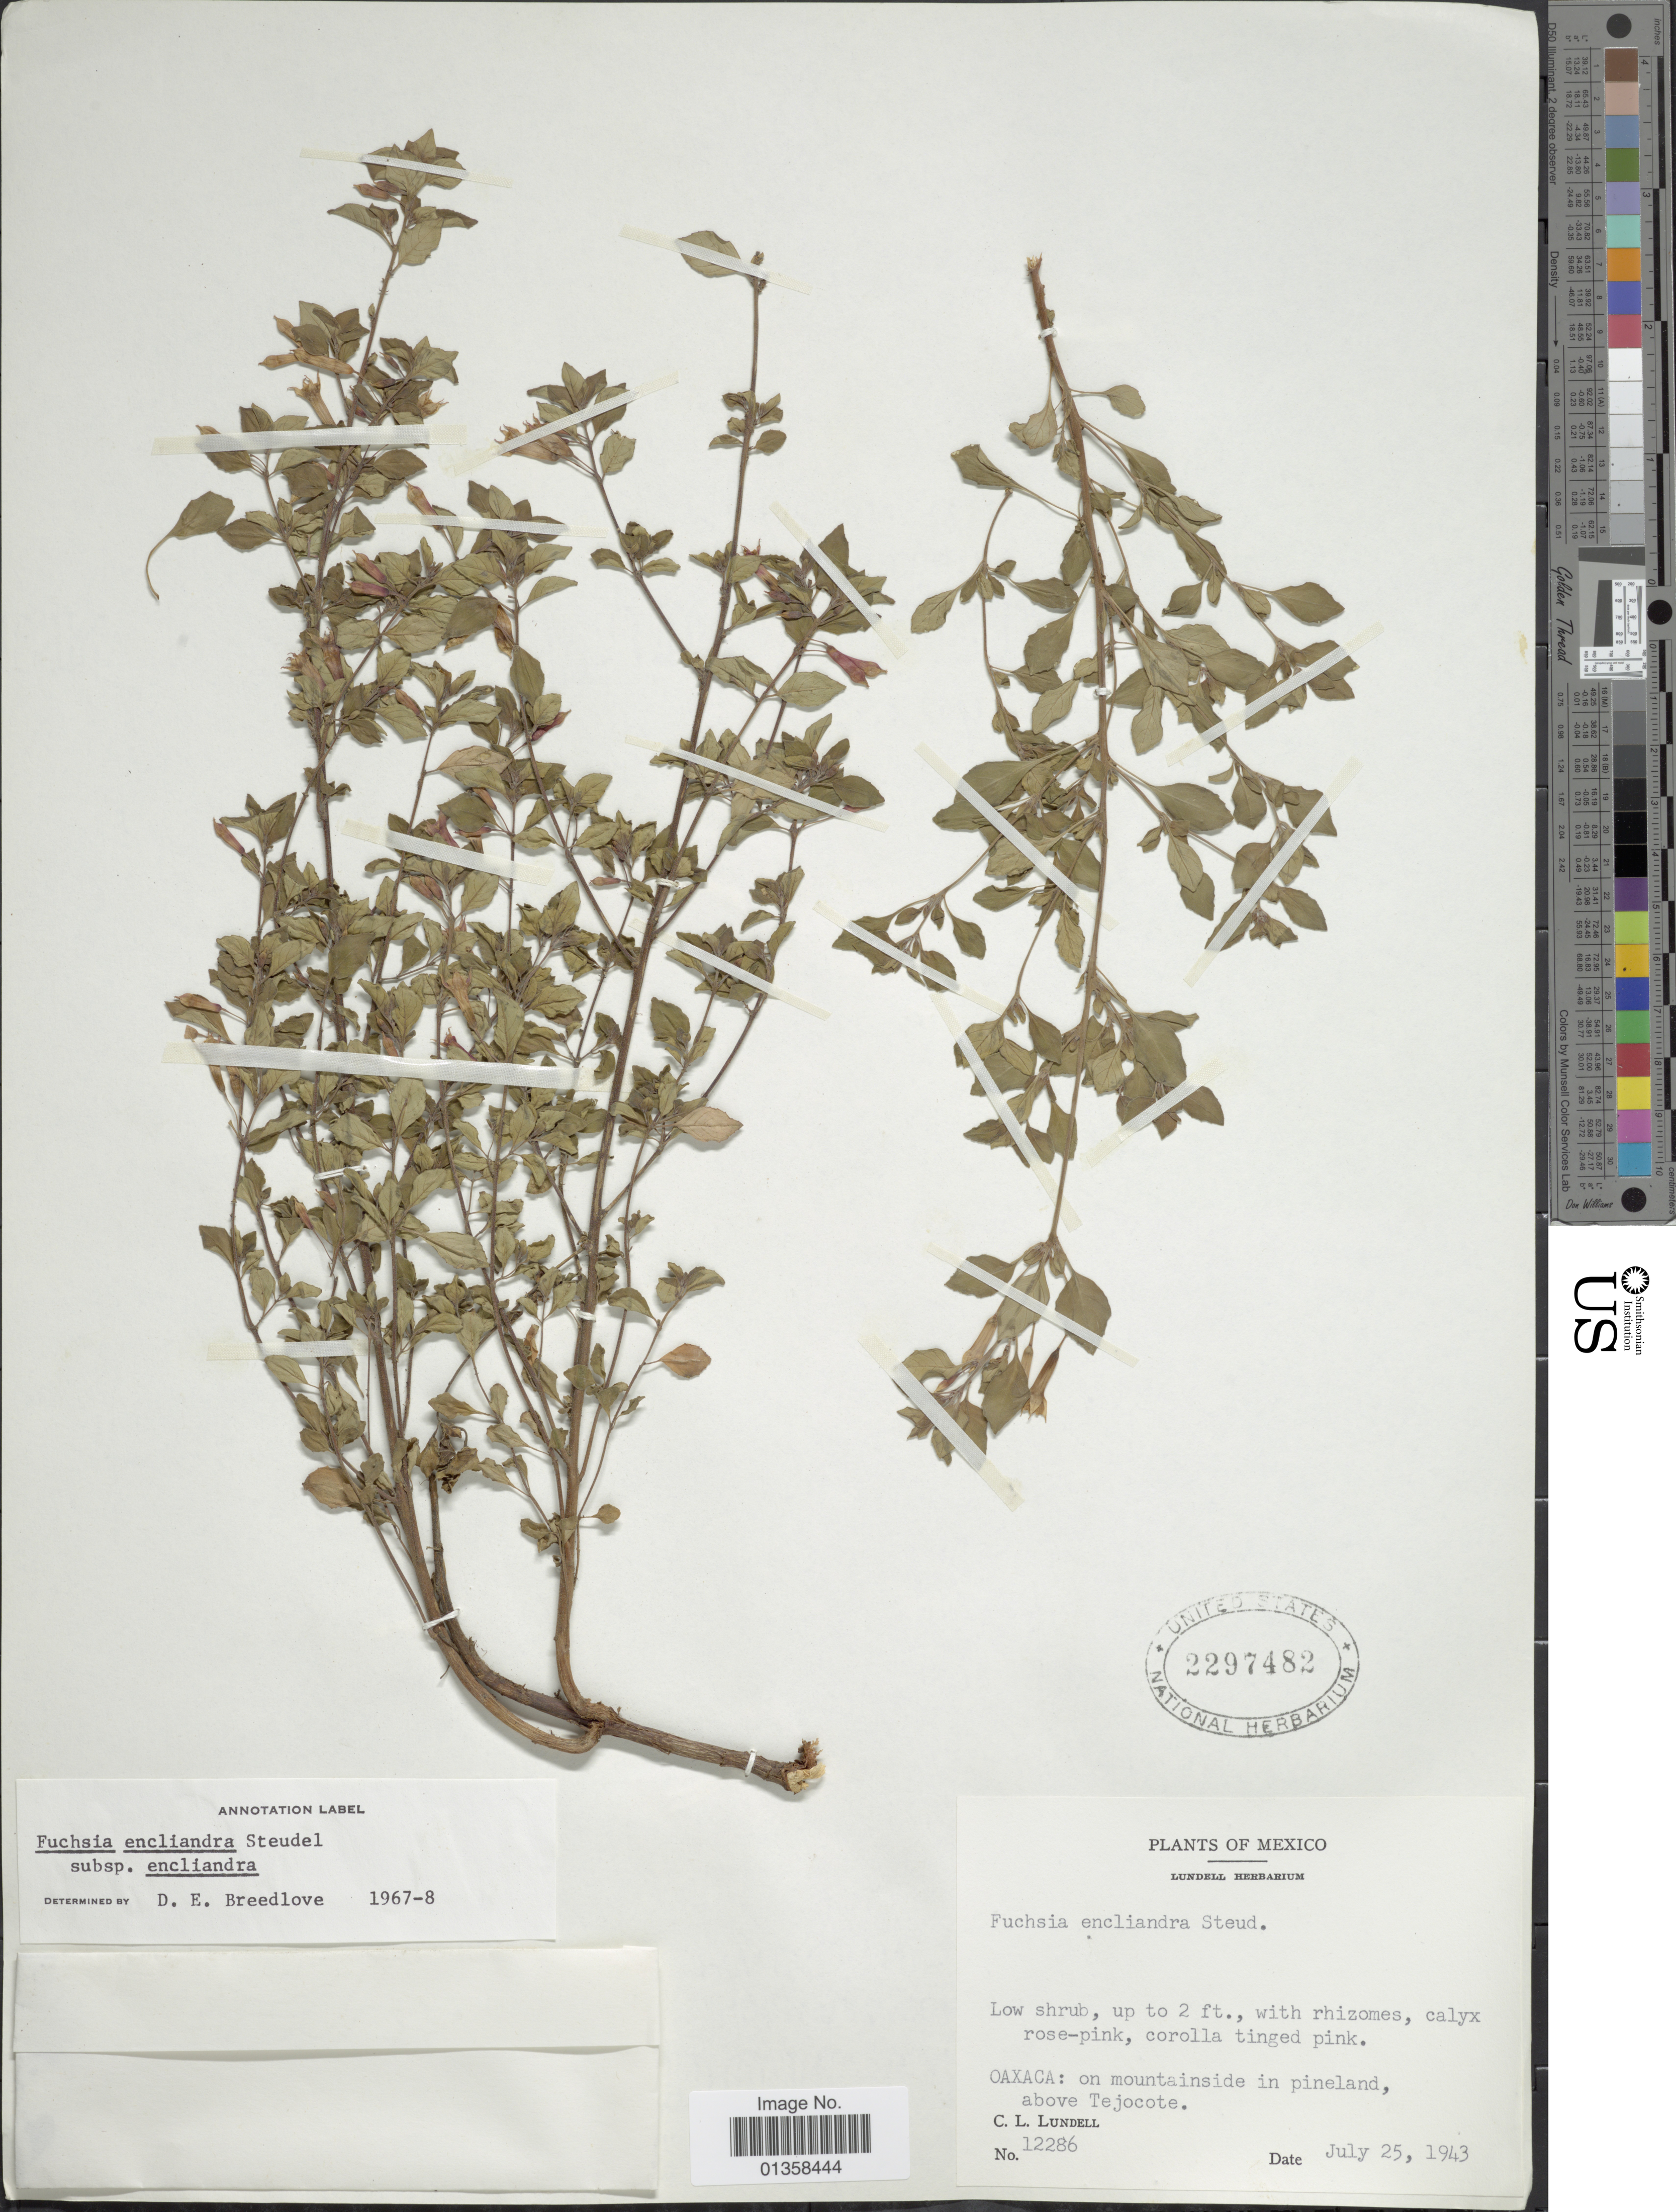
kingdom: Plantae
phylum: Tracheophyta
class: Magnoliopsida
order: Myrtales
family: Onagraceae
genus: Fuchsia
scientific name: Fuchsia encliandra subsp. encliandra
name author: Steud.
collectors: C. L. Lundell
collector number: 12286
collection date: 1943-07-25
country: Mexico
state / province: Oaxaca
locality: On mountainside in pineland, above Tejocote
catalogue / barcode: US 2297482